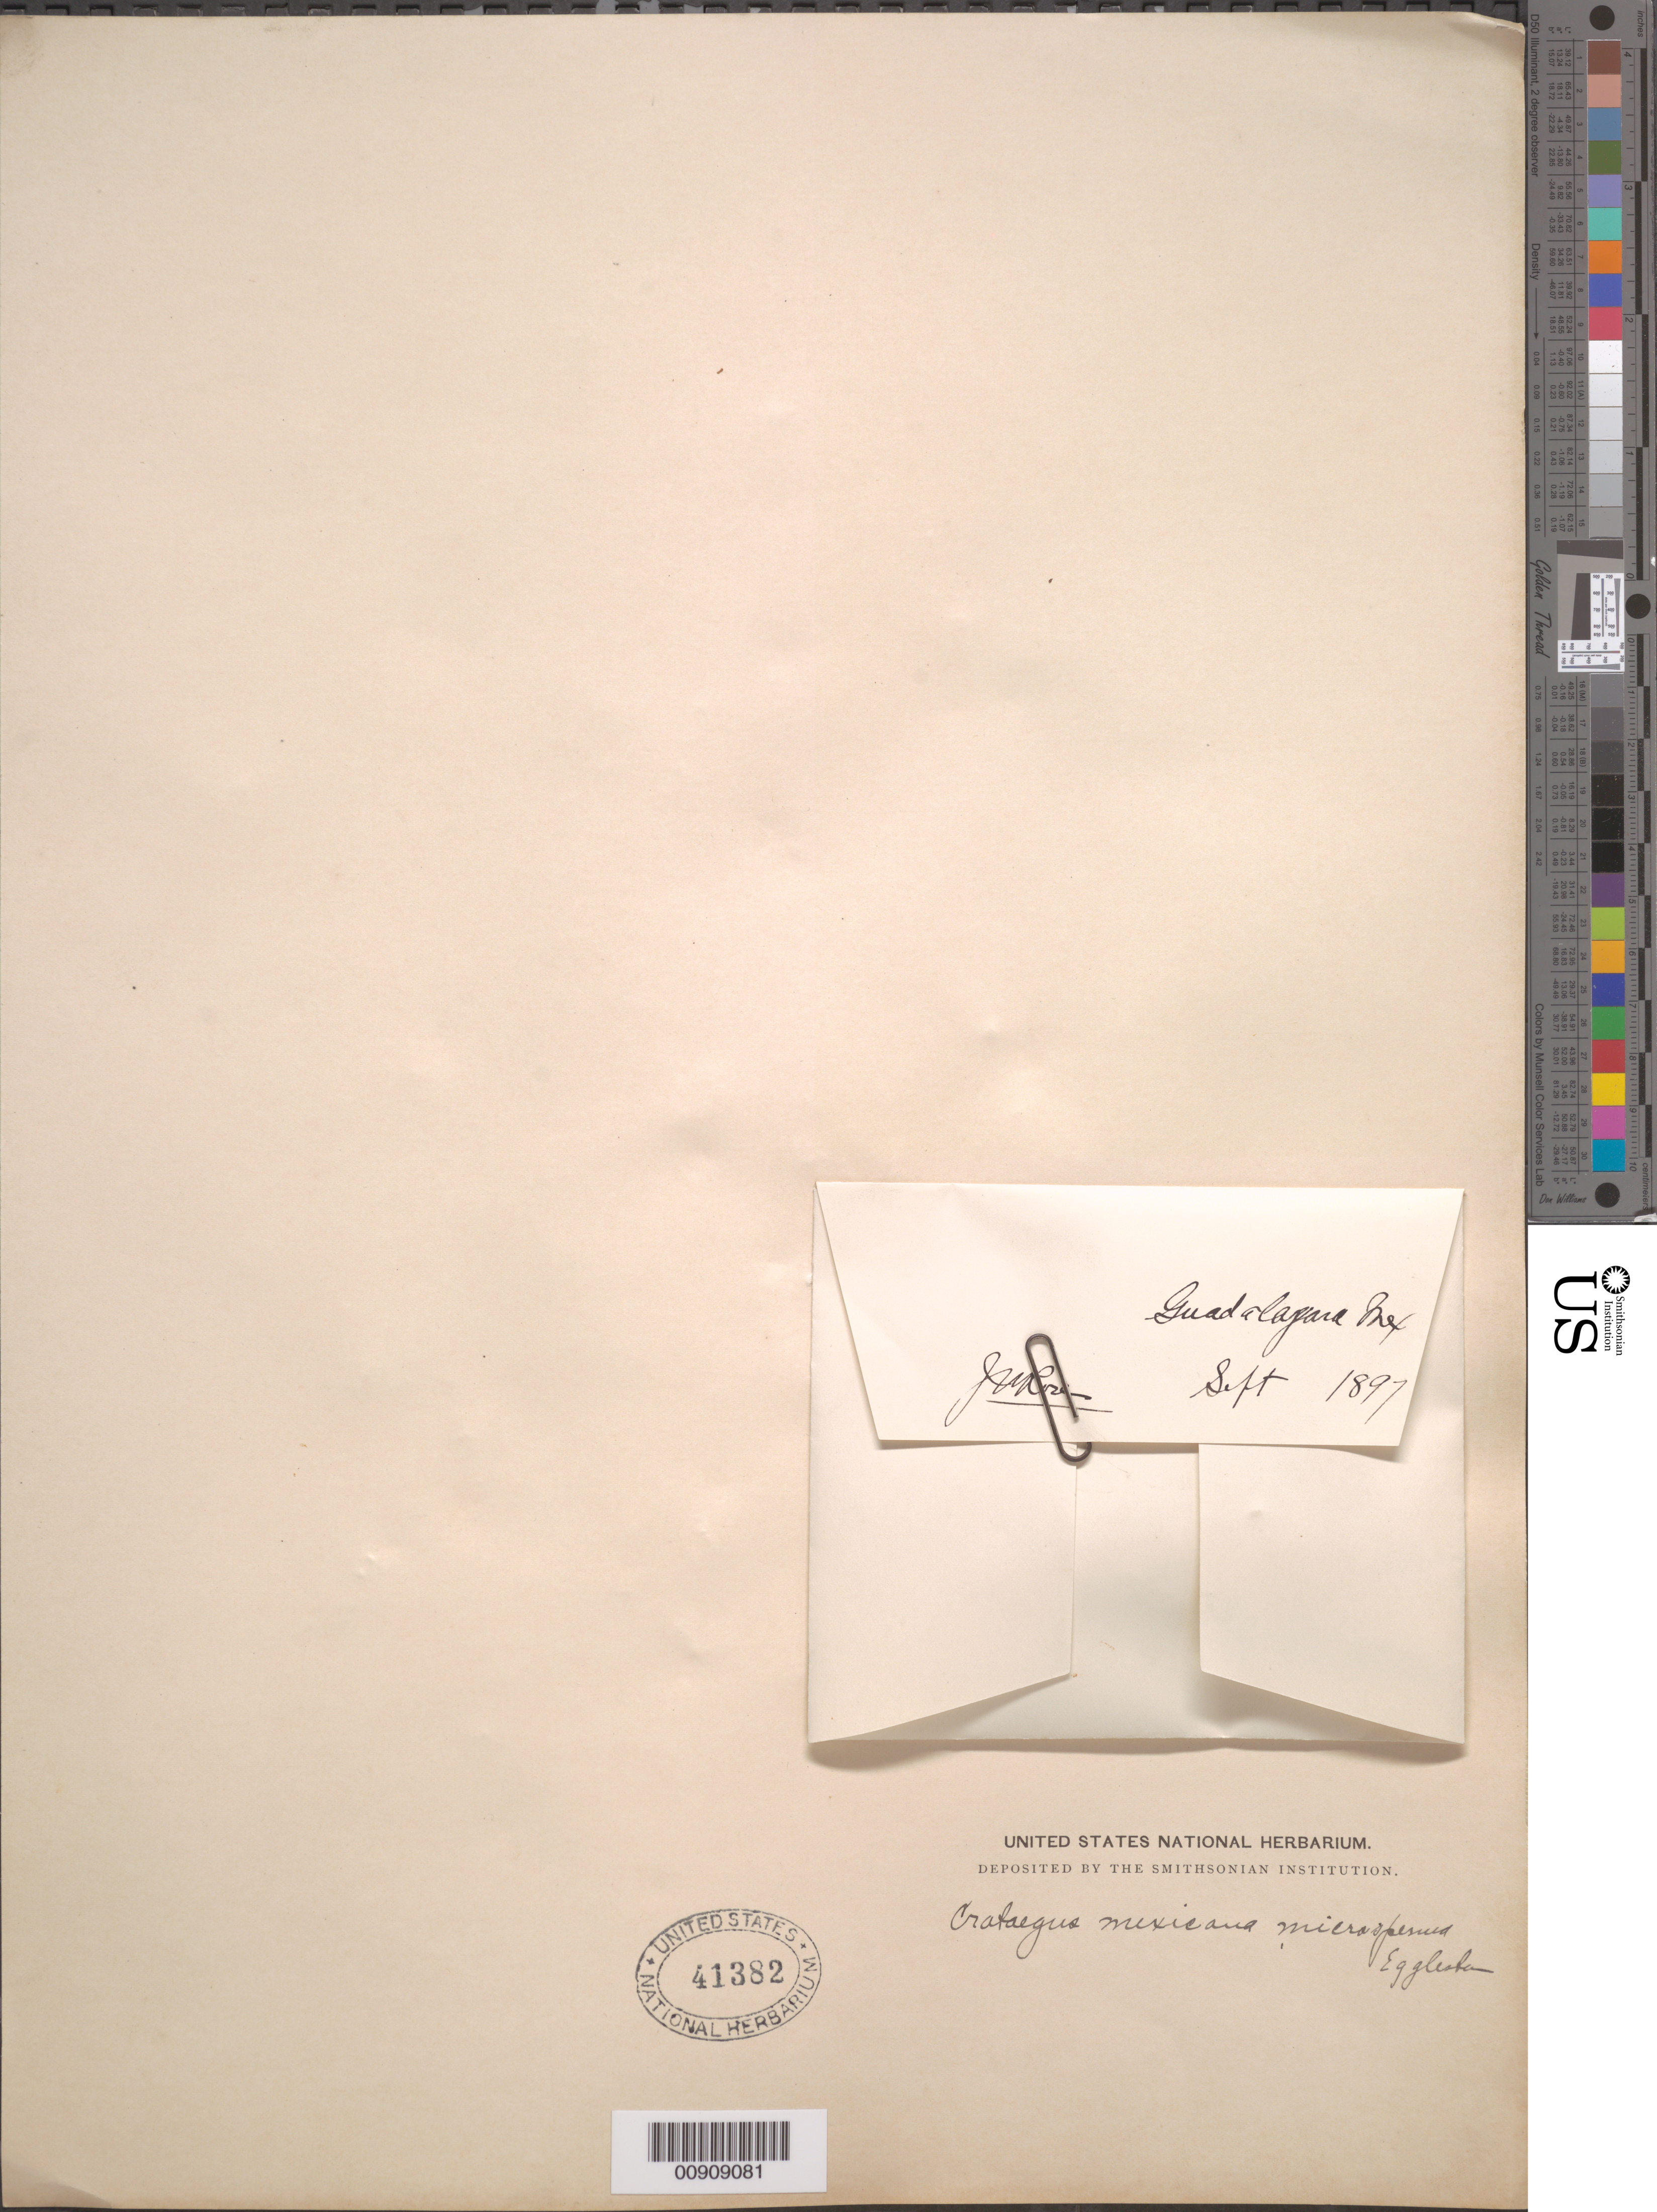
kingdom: Plantae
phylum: Tracheophyta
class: Magnoliopsida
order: Rosales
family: Rosaceae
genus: Crataegus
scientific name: Crataegus mexicana var. microsperma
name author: Eggl.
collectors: J. N. Rose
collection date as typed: Sep 1897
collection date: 1897-09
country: Mexico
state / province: Jalisco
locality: Guadalajara.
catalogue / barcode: US 41382